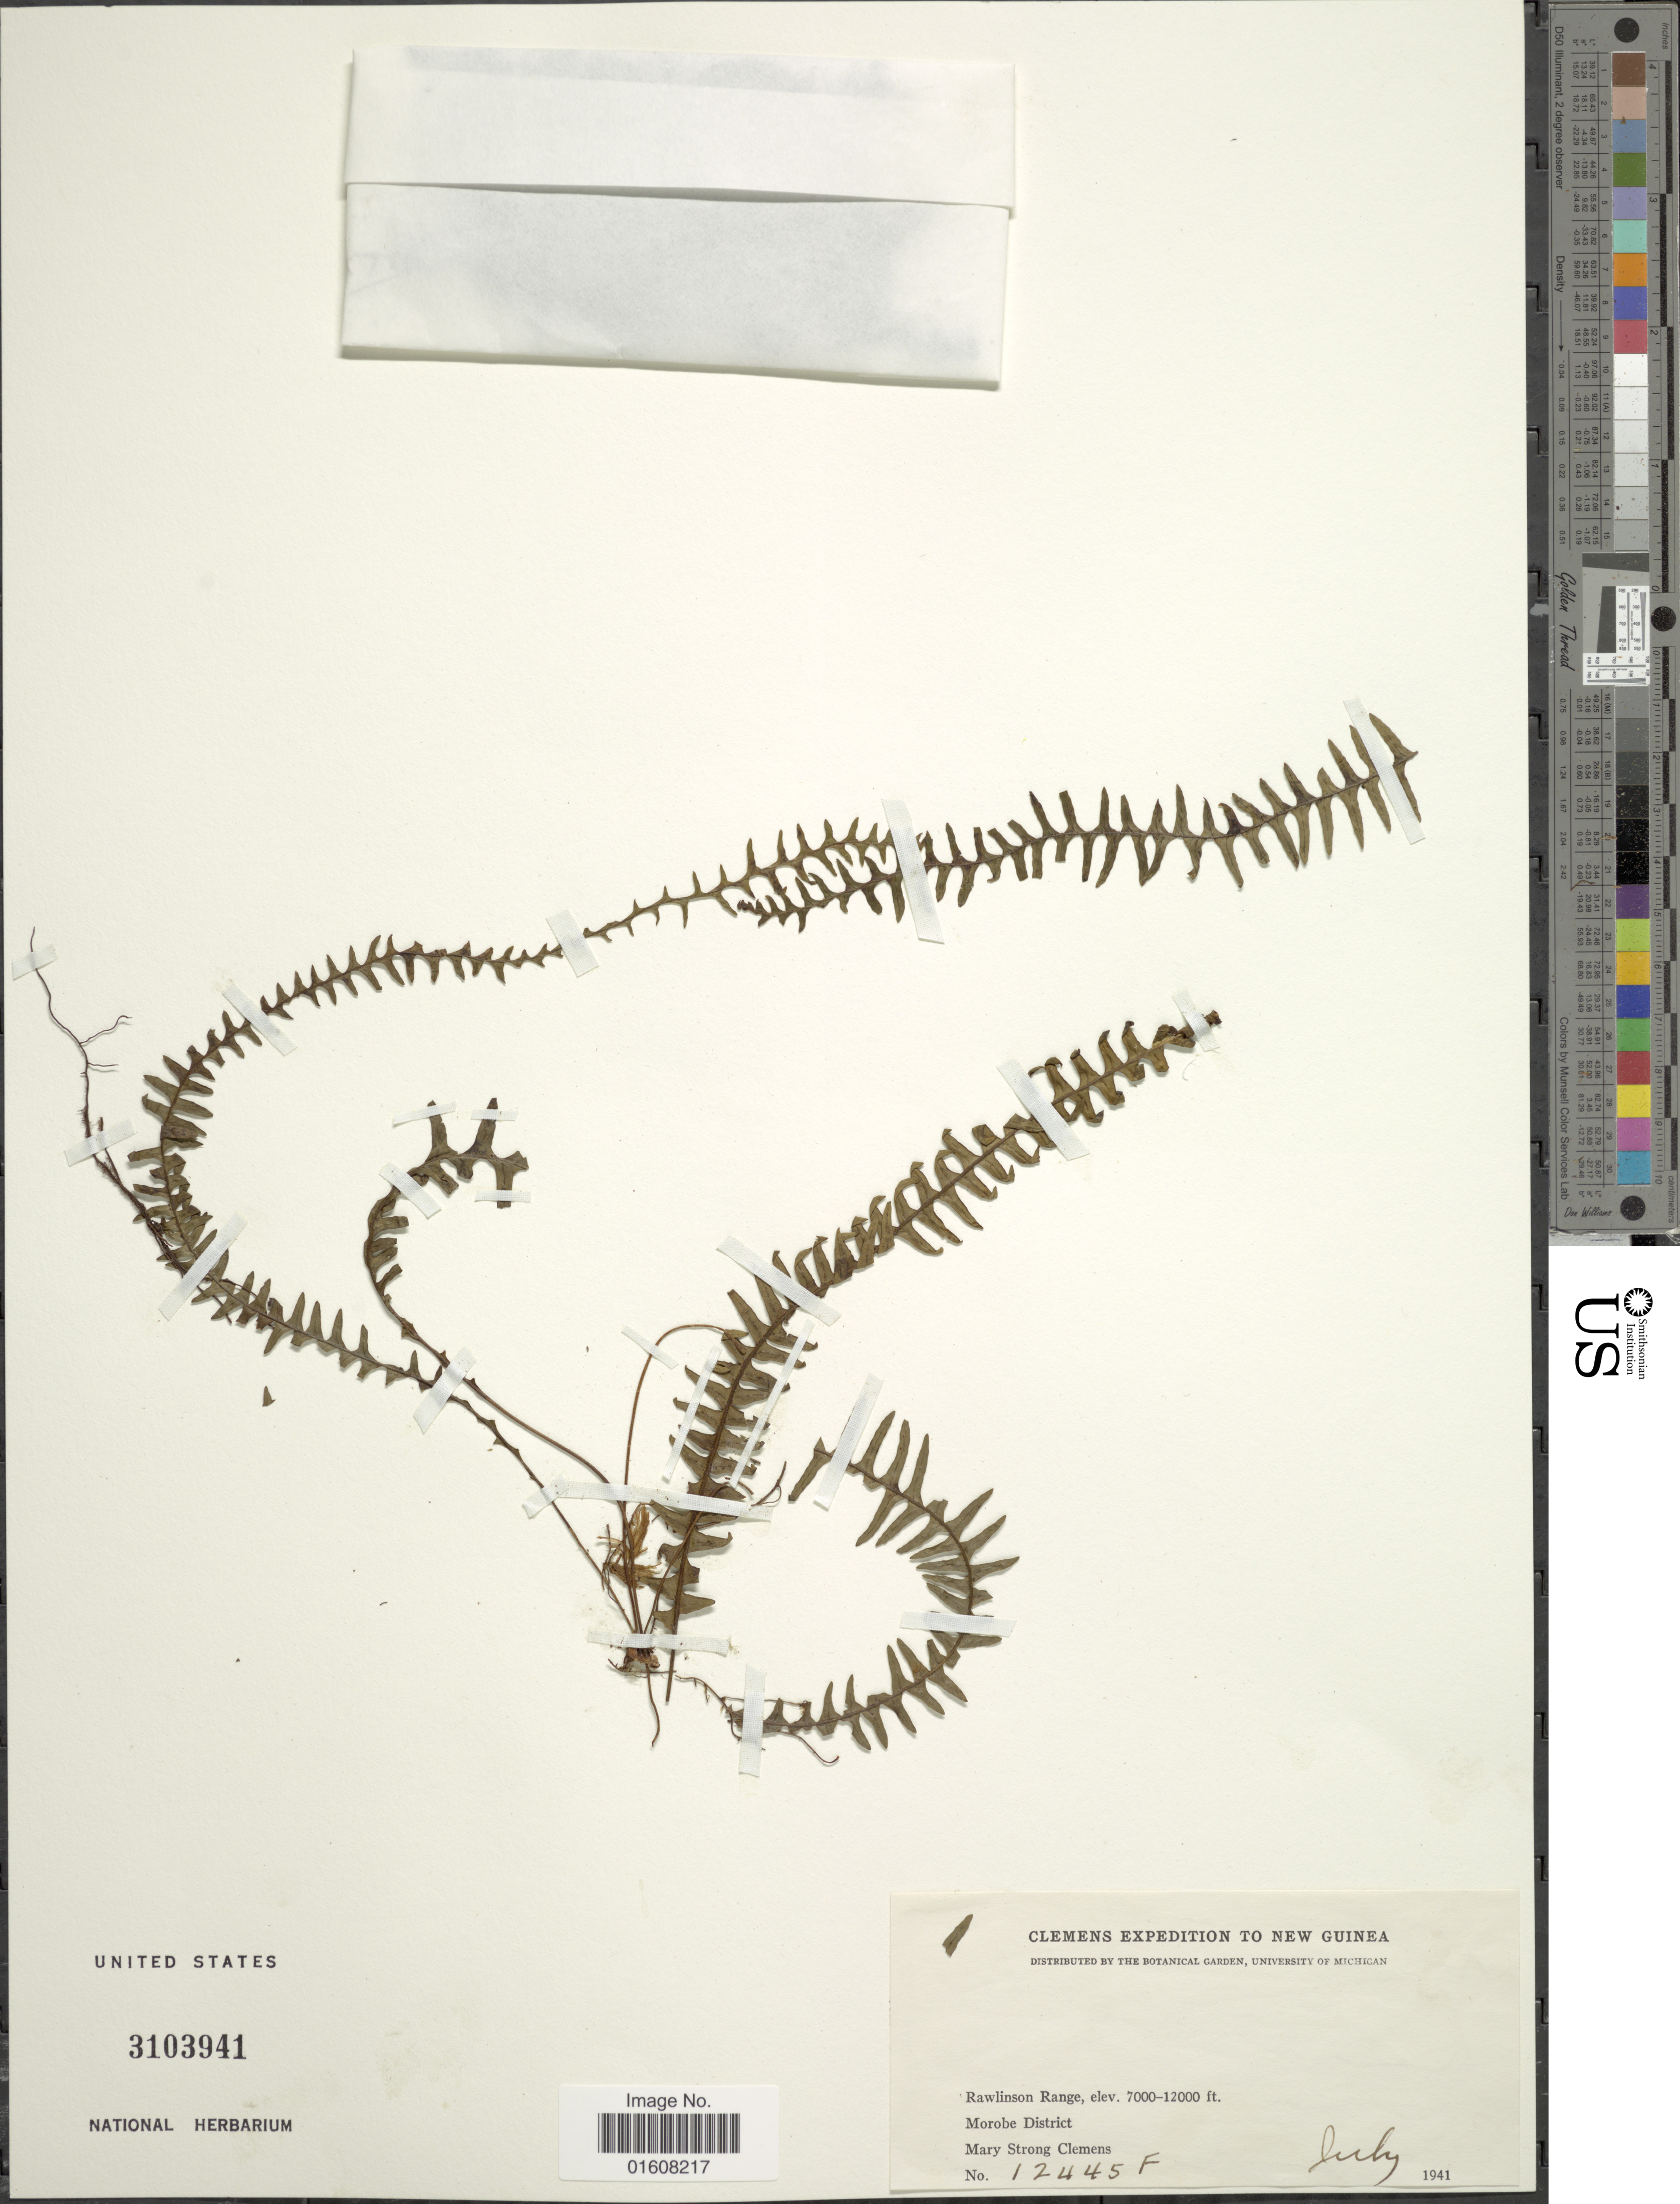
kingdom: Plantae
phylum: Tracheophyta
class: Polypodiopsida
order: Polypodiales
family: Polypodiaceae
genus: Grammitis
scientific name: Grammitis sp.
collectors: M. S. Clemens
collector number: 12445F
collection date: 1941-07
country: Papua New Guinea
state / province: Morobe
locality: New Guinea. Rawlinson Range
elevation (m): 2134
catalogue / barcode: US 3103941